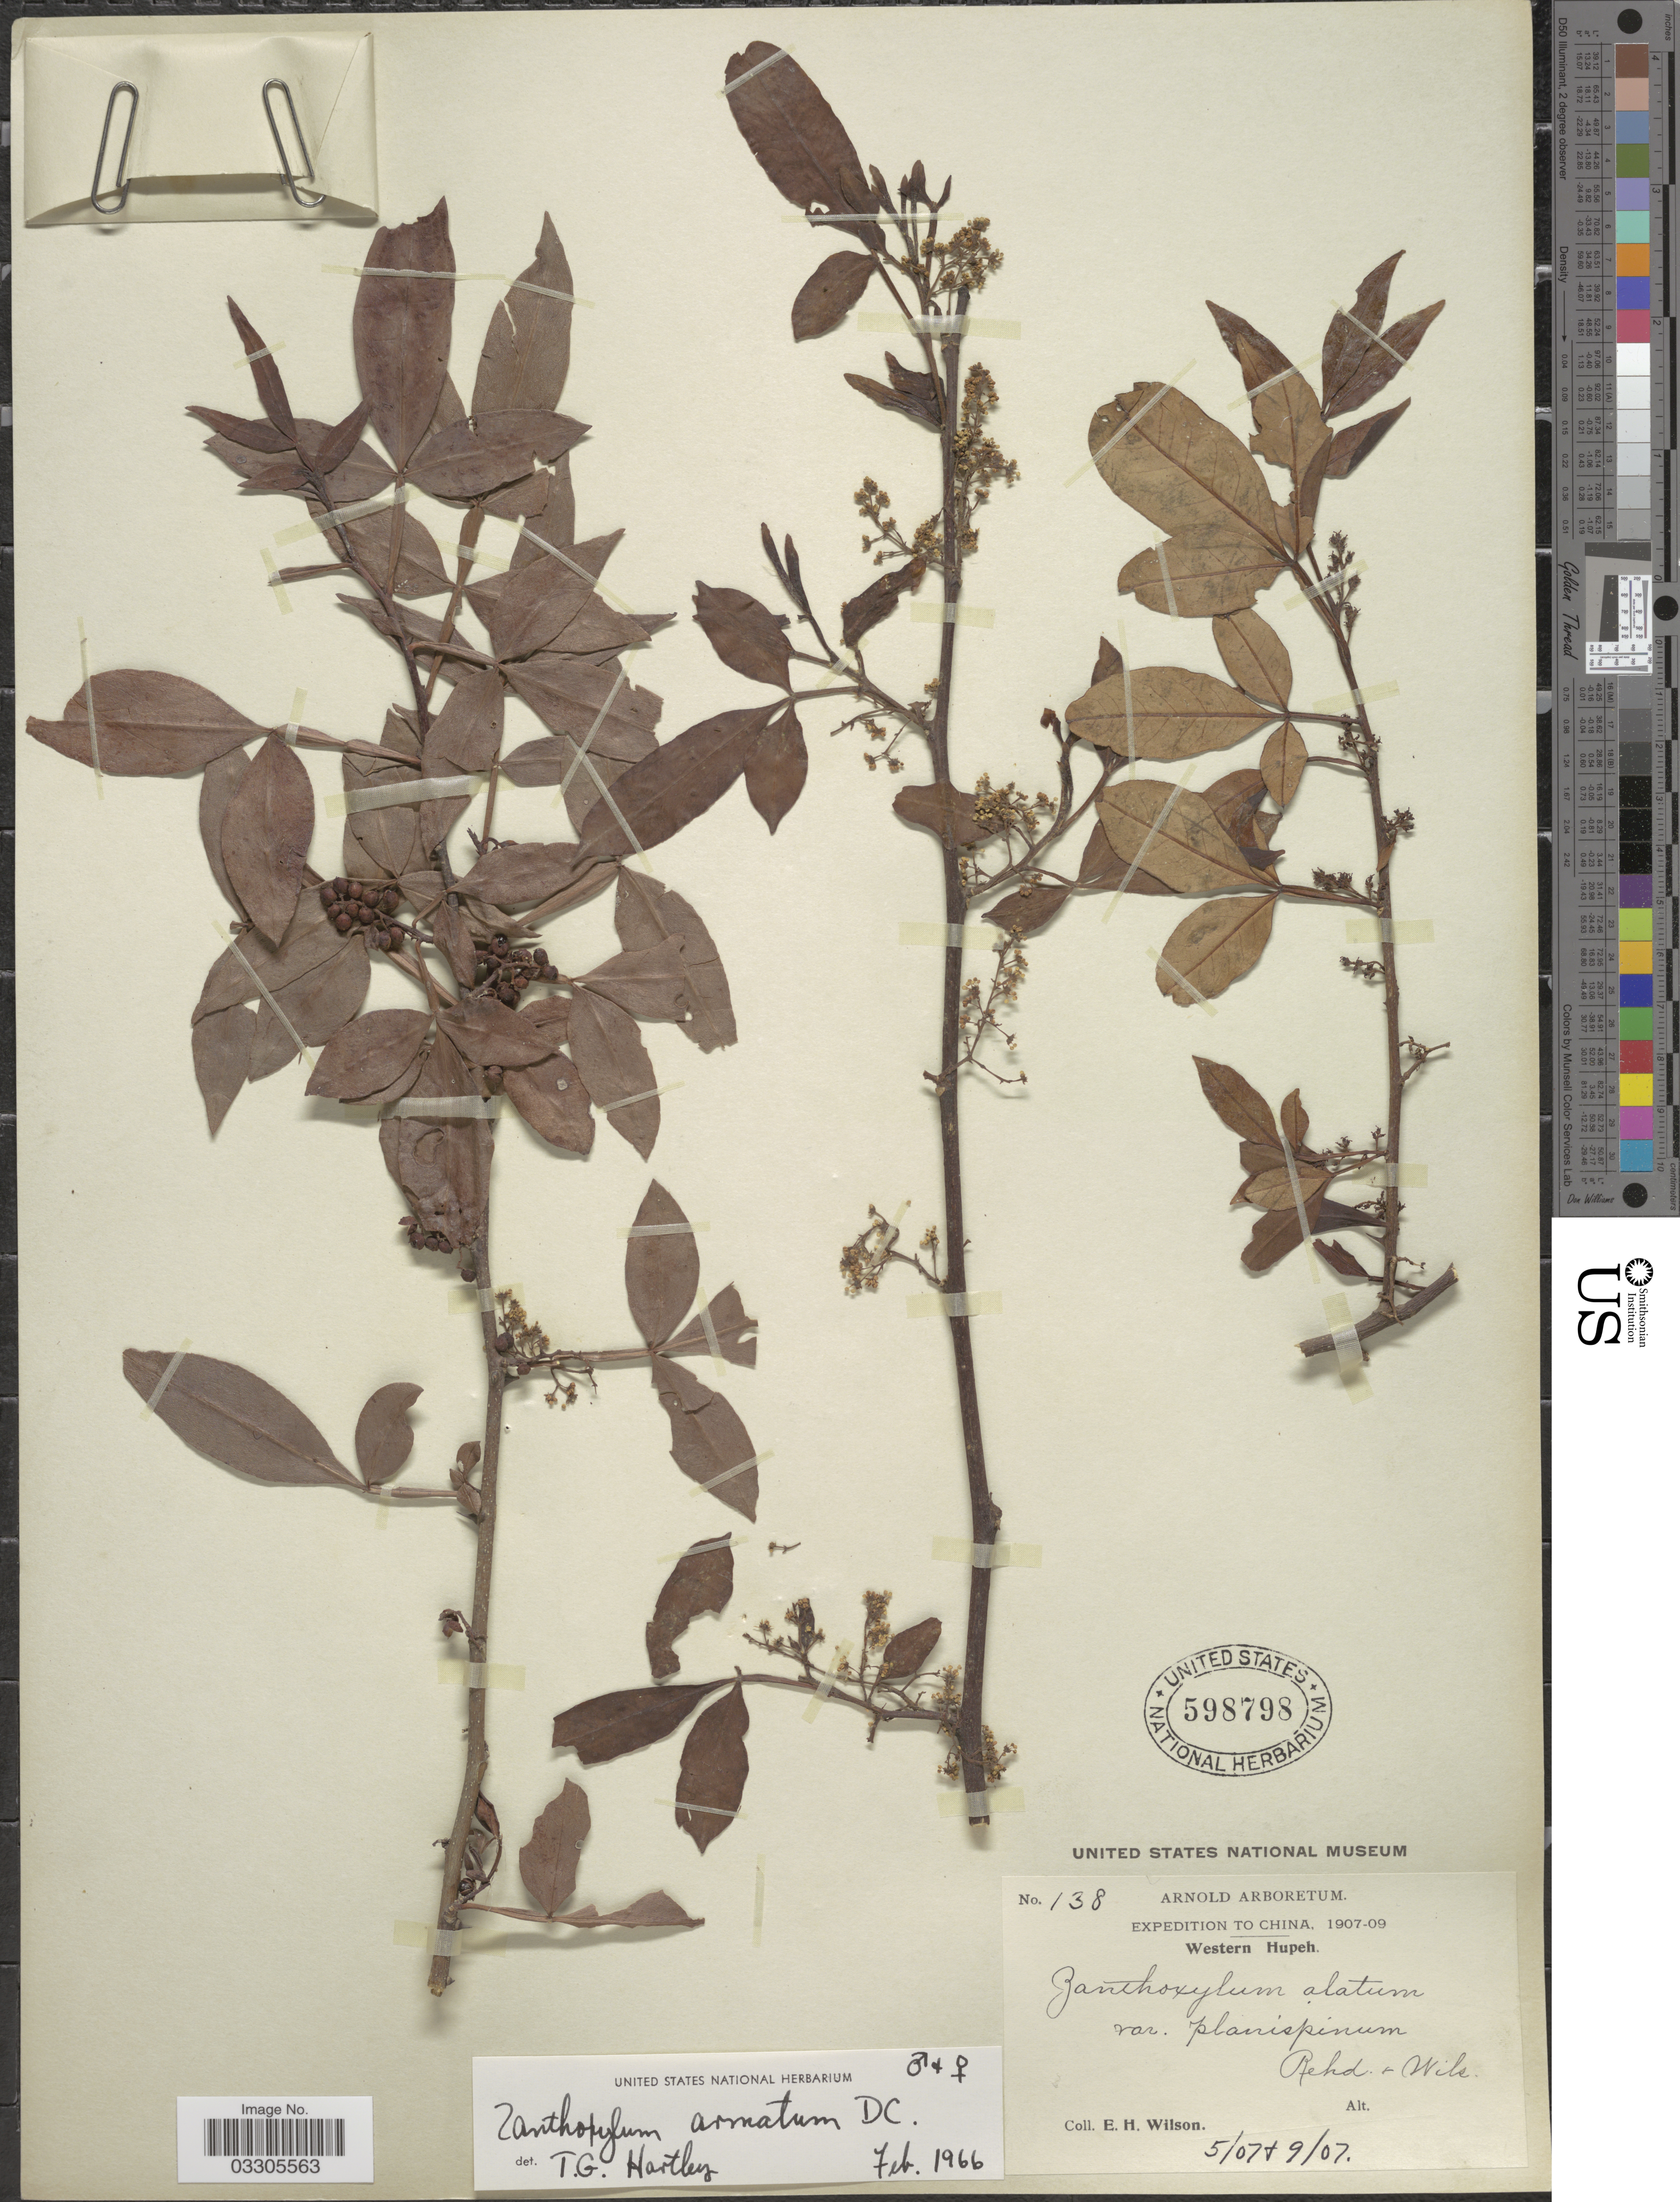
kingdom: Plantae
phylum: Tracheophyta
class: Magnoliopsida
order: Sapindales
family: Rutaceae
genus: Zanthoxylum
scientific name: Zanthoxylum armatum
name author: DC.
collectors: E. Wilson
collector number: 138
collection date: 1907-05/1907-09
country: China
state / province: Hubei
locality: Western Hupeh.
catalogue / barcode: US 598798